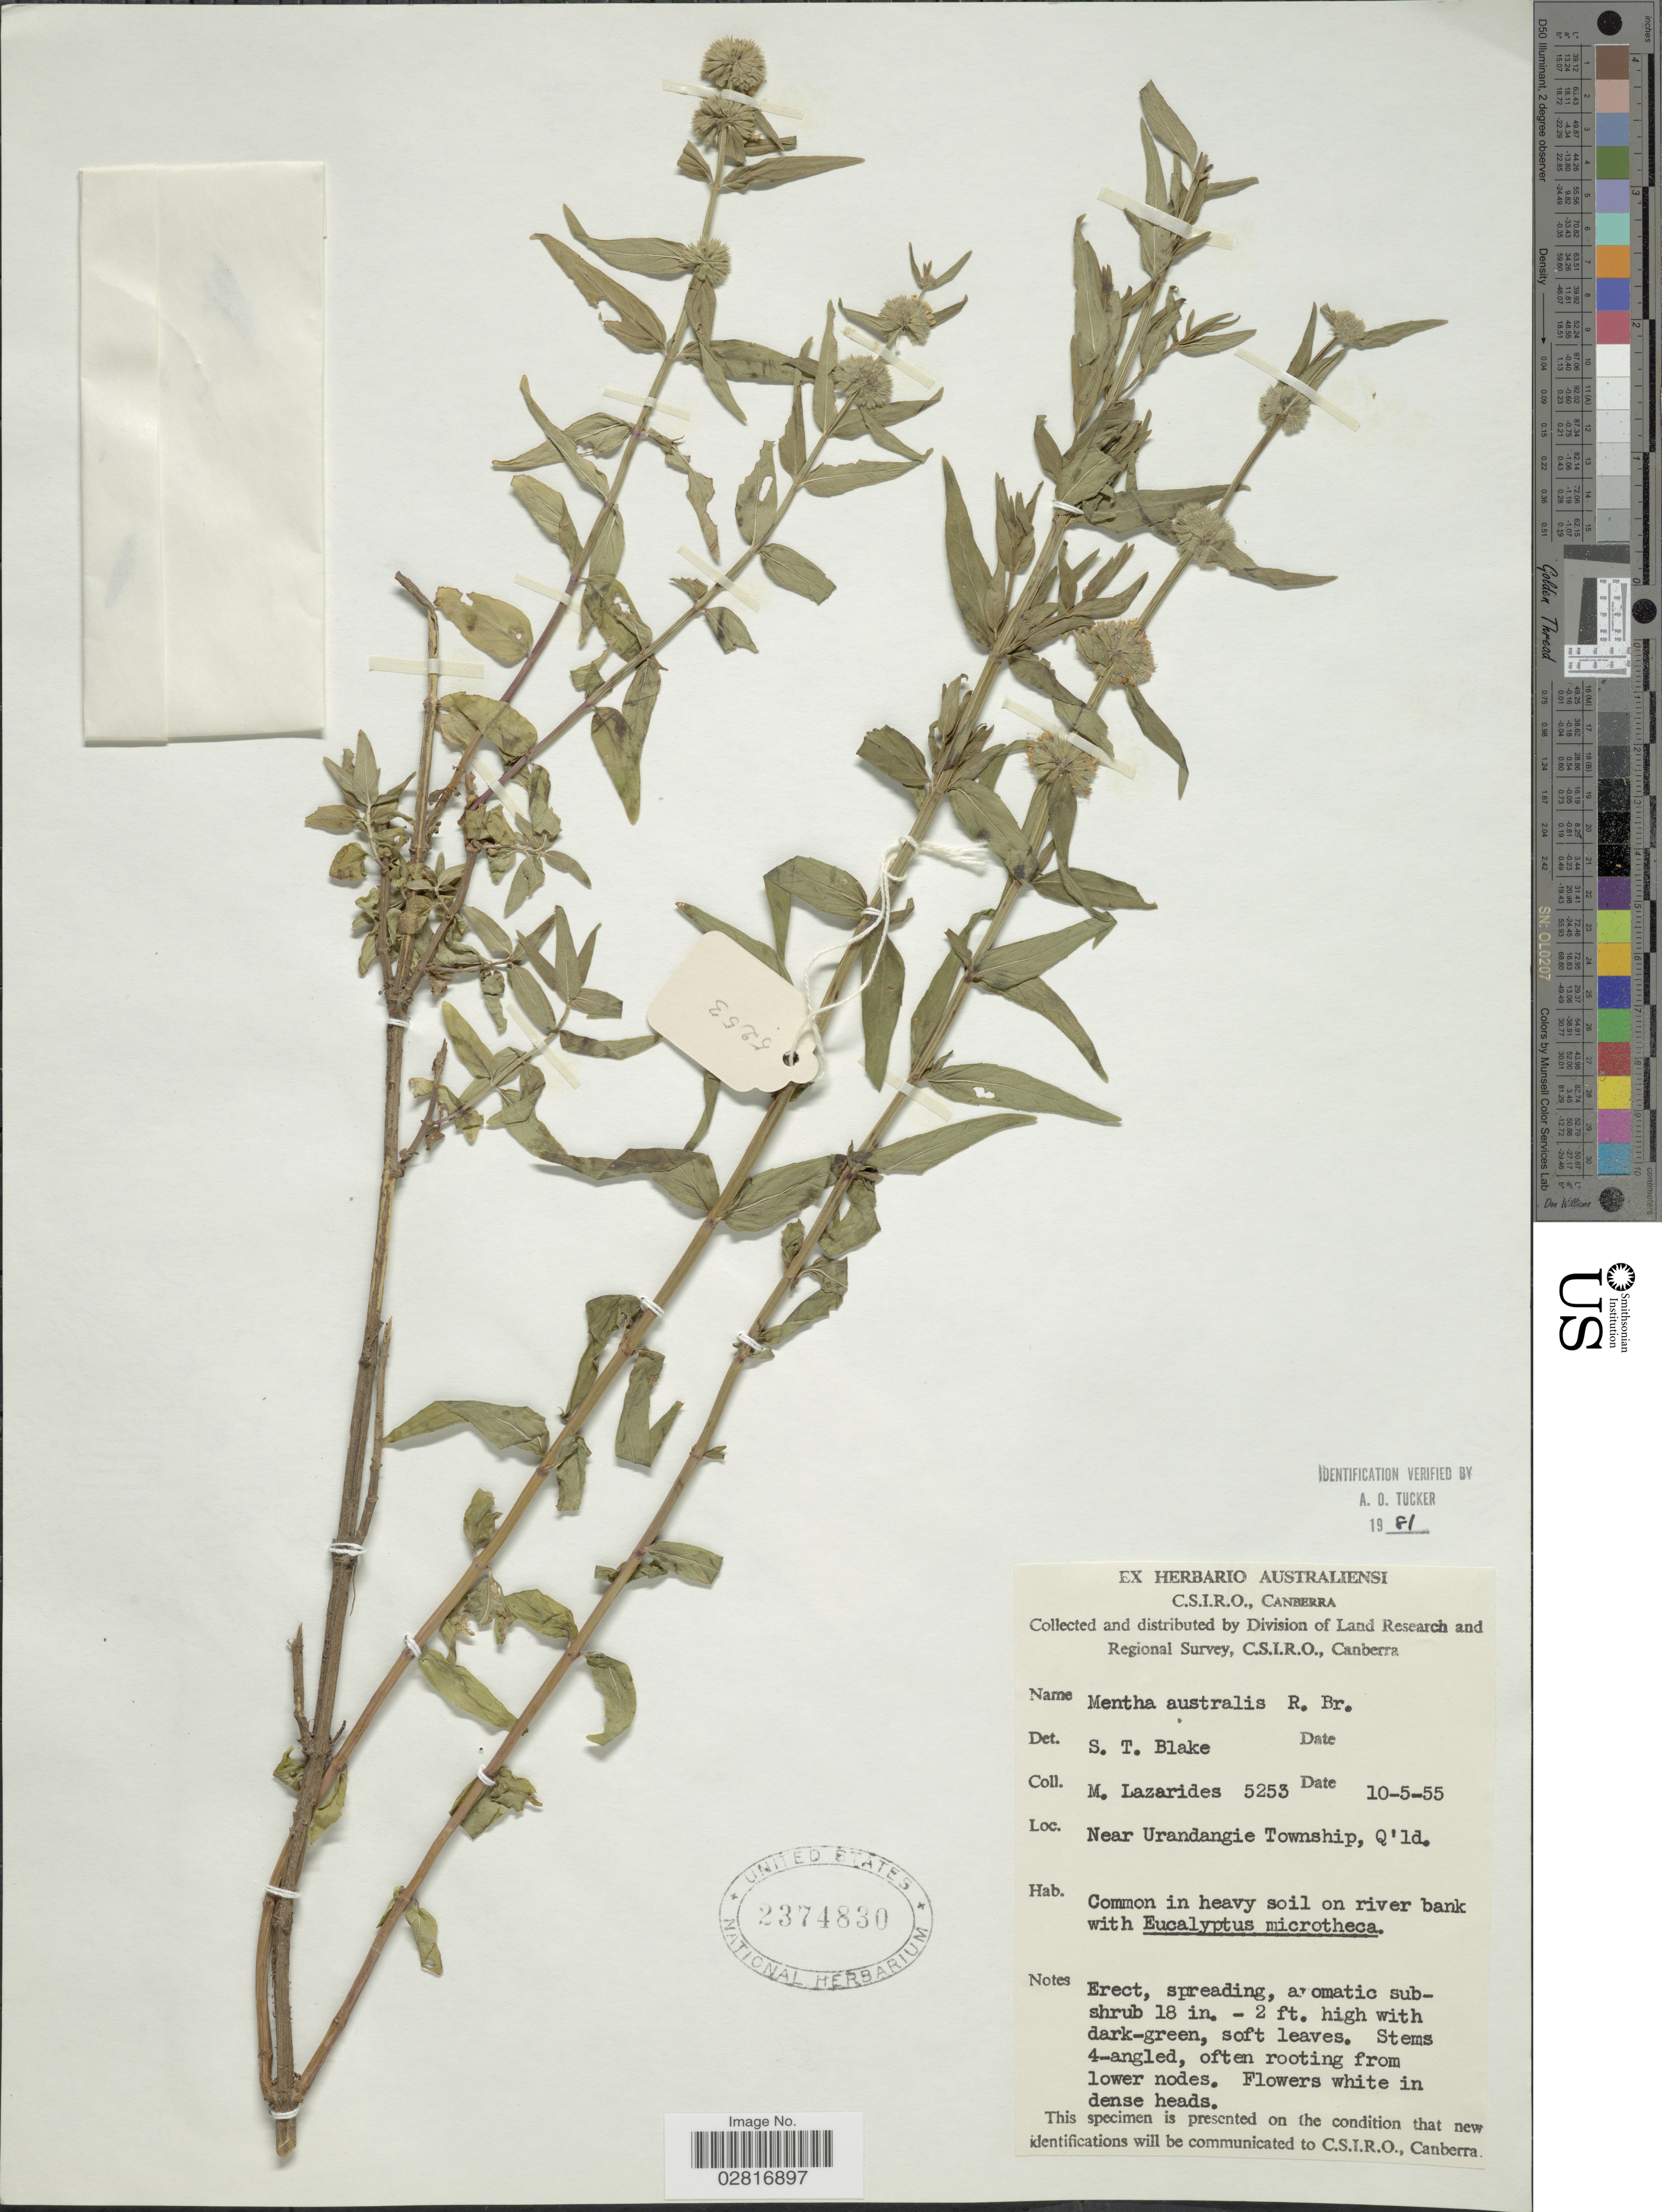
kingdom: Plantae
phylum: Tracheophyta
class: Magnoliopsida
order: Lamiales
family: Lamiaceae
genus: Mentha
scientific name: Mentha australis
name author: R. Br.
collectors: M. Lazarides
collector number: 5253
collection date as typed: Transcribed d/m/y: 10/5/55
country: Australia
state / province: Queensland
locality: Near Urandangie Township, Q'ld.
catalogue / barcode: US 2374830